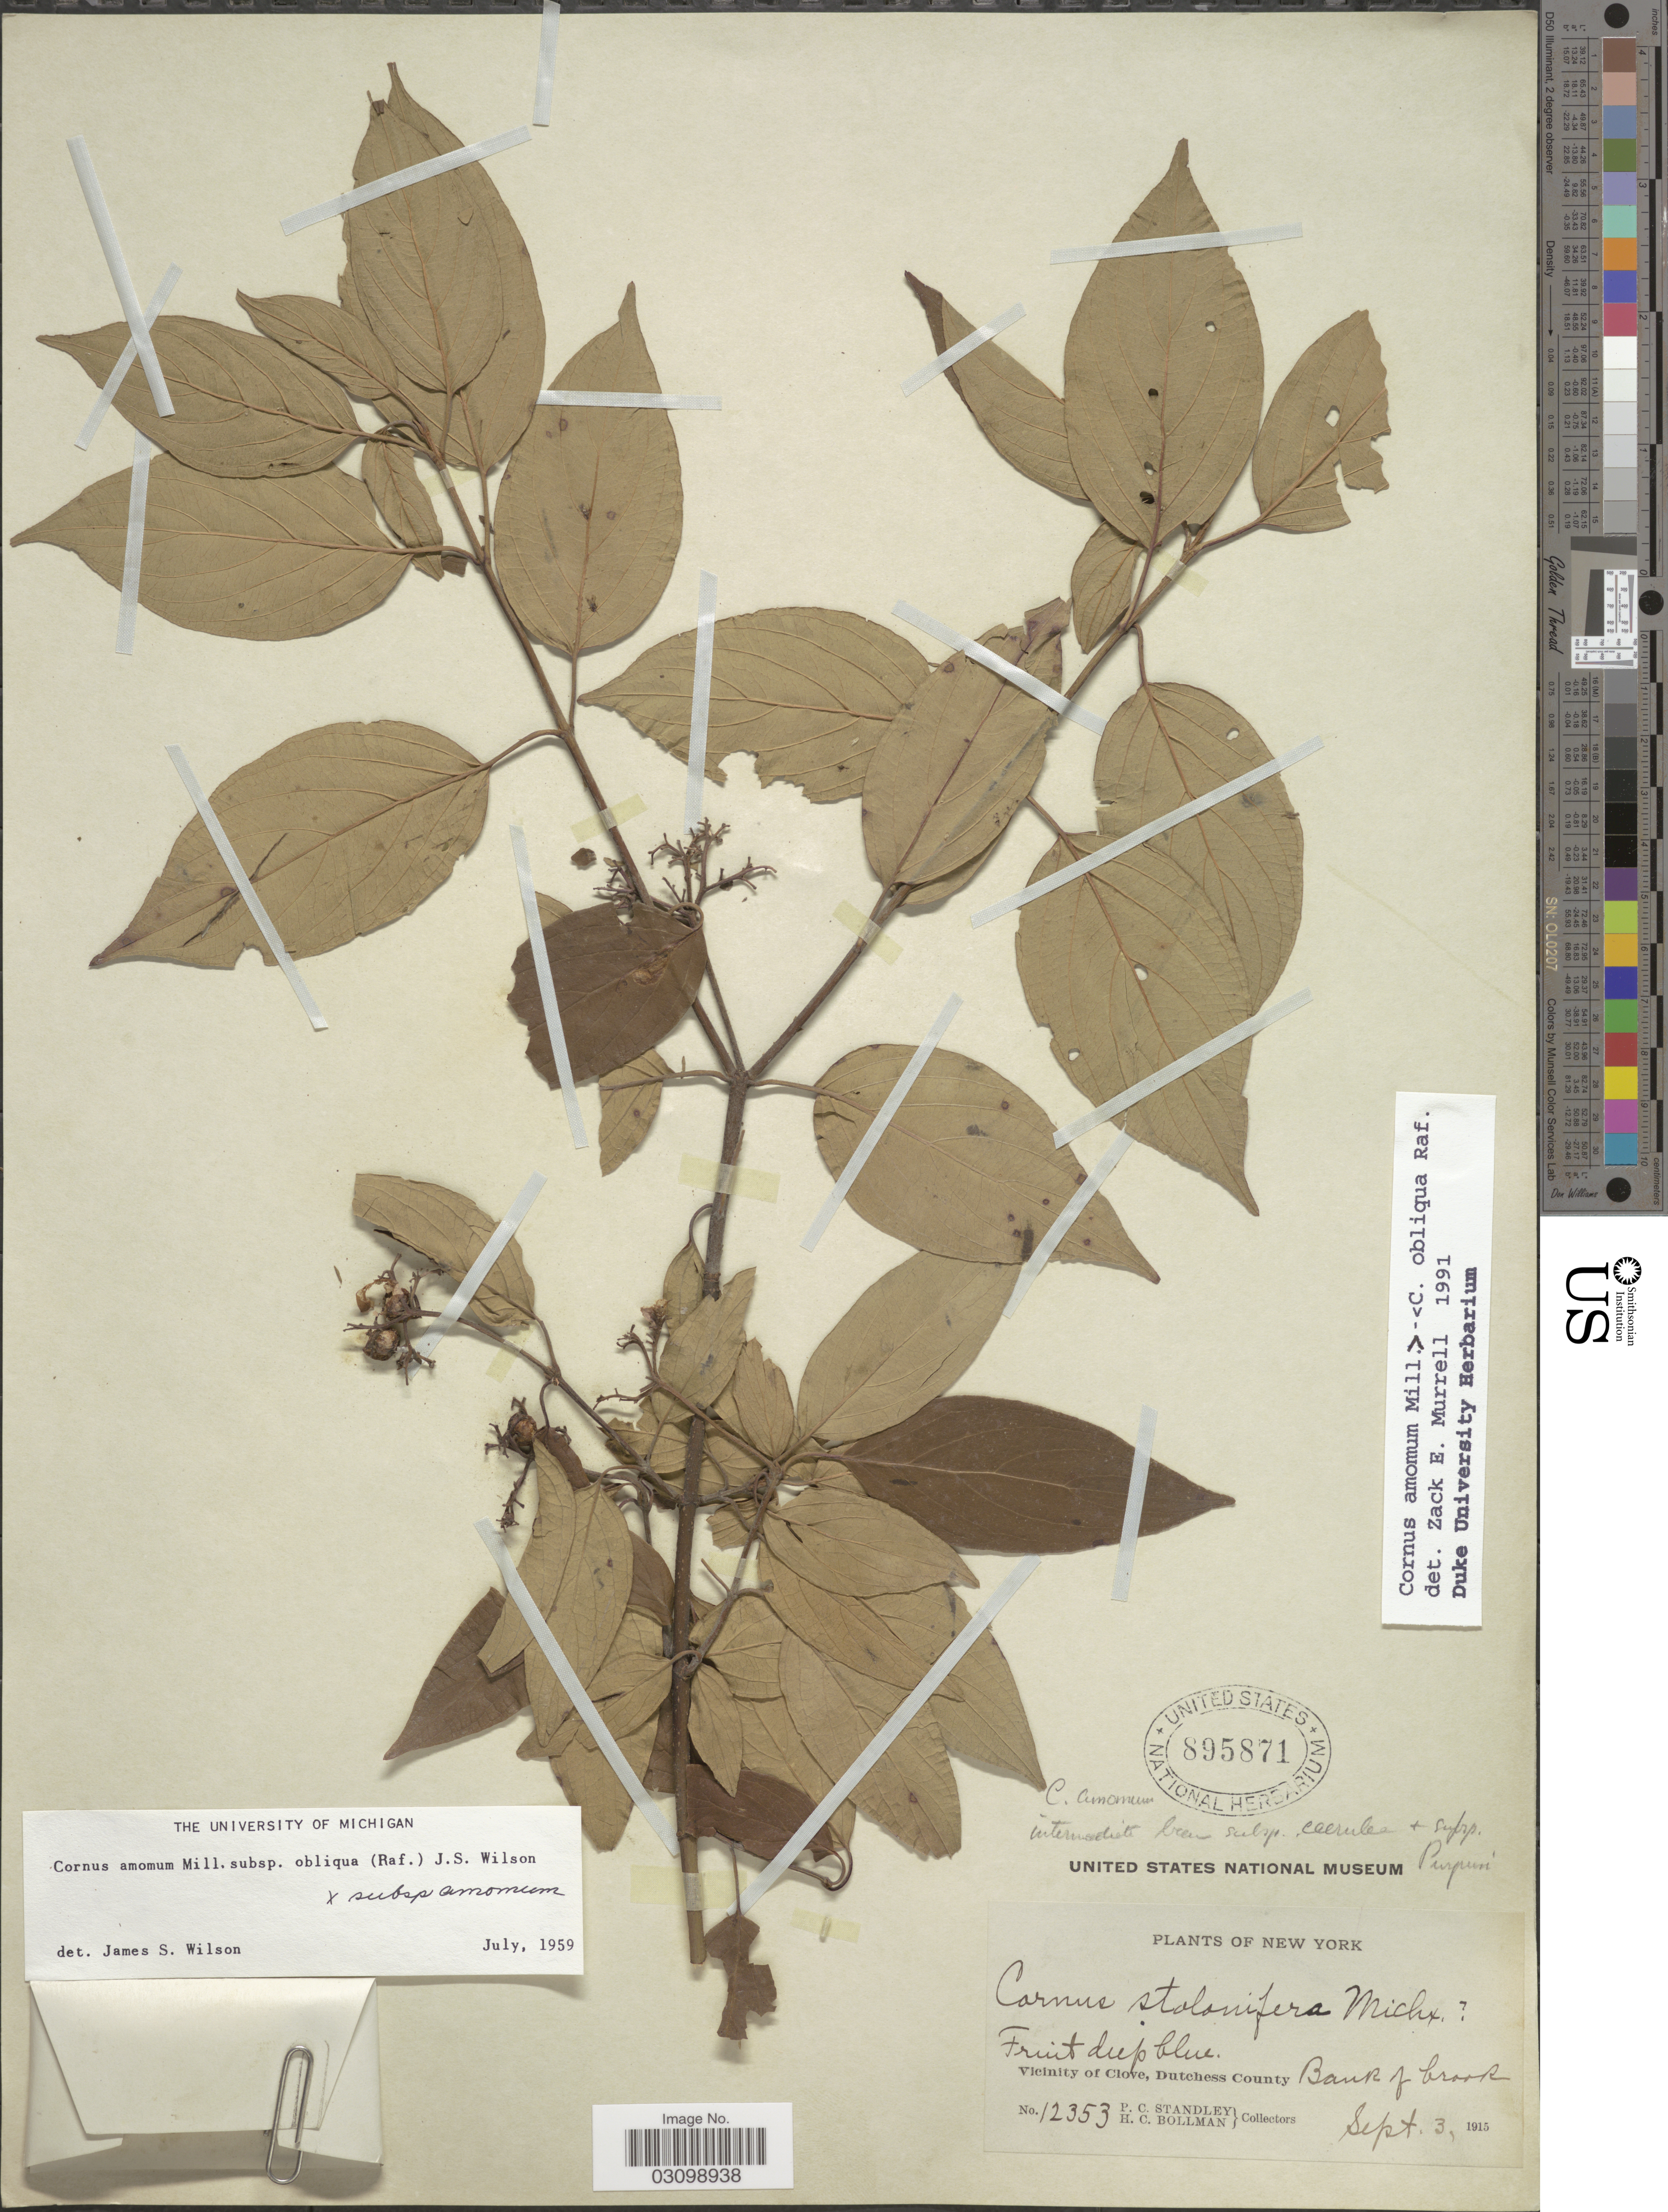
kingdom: Plantae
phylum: Tracheophyta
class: Magnoliopsida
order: Cornales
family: Cornaceae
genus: Cornus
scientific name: Cornus amomum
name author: Mill.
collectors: P. C. Standley & H. C. Bollman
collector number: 12353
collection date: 1915-09-03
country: United States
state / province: New York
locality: Vicinity of Clove, Dutchess County, Bank of brook.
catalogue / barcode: US 895871